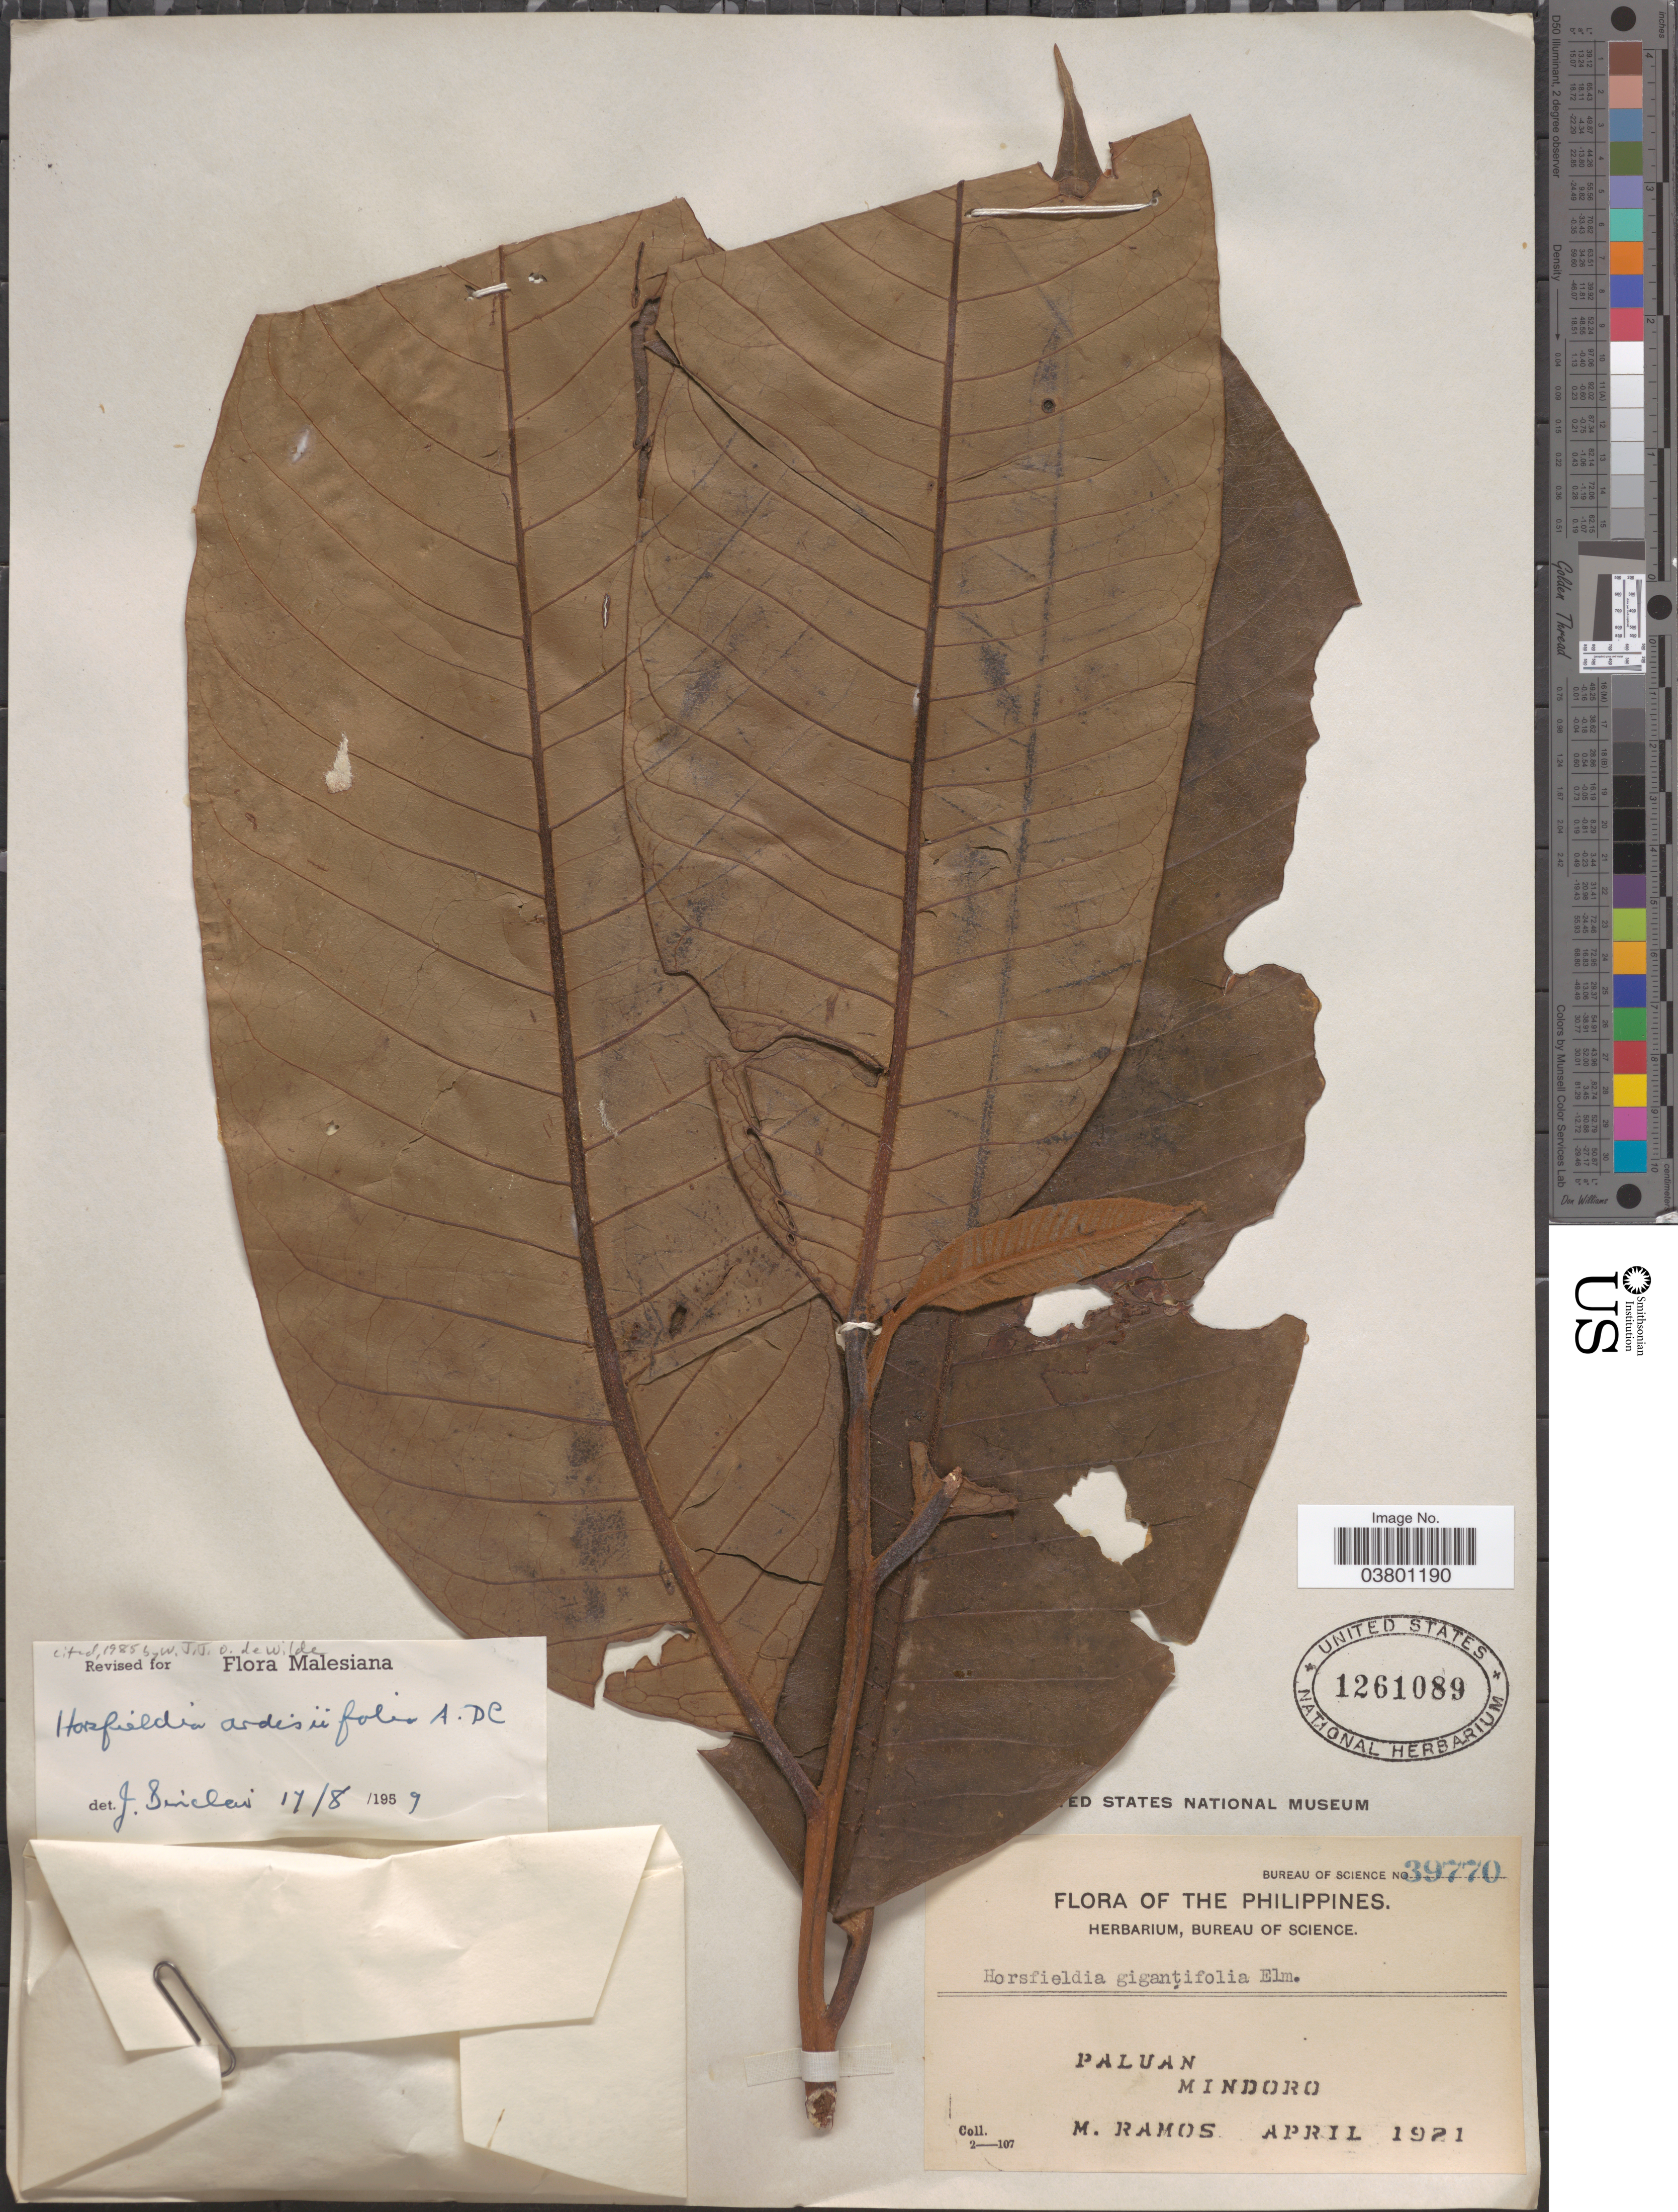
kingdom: Plantae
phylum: Tracheophyta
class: Magnoliopsida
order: Magnoliales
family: Myristicaceae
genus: Horsfieldia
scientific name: Horsfieldia ardisiifolia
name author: (DC.) Warb.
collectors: M. Ramos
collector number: Bureau of Science 39770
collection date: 1921-04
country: Philippines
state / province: Mimaropa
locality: Paluan. Mindoro.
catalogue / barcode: US 1261089